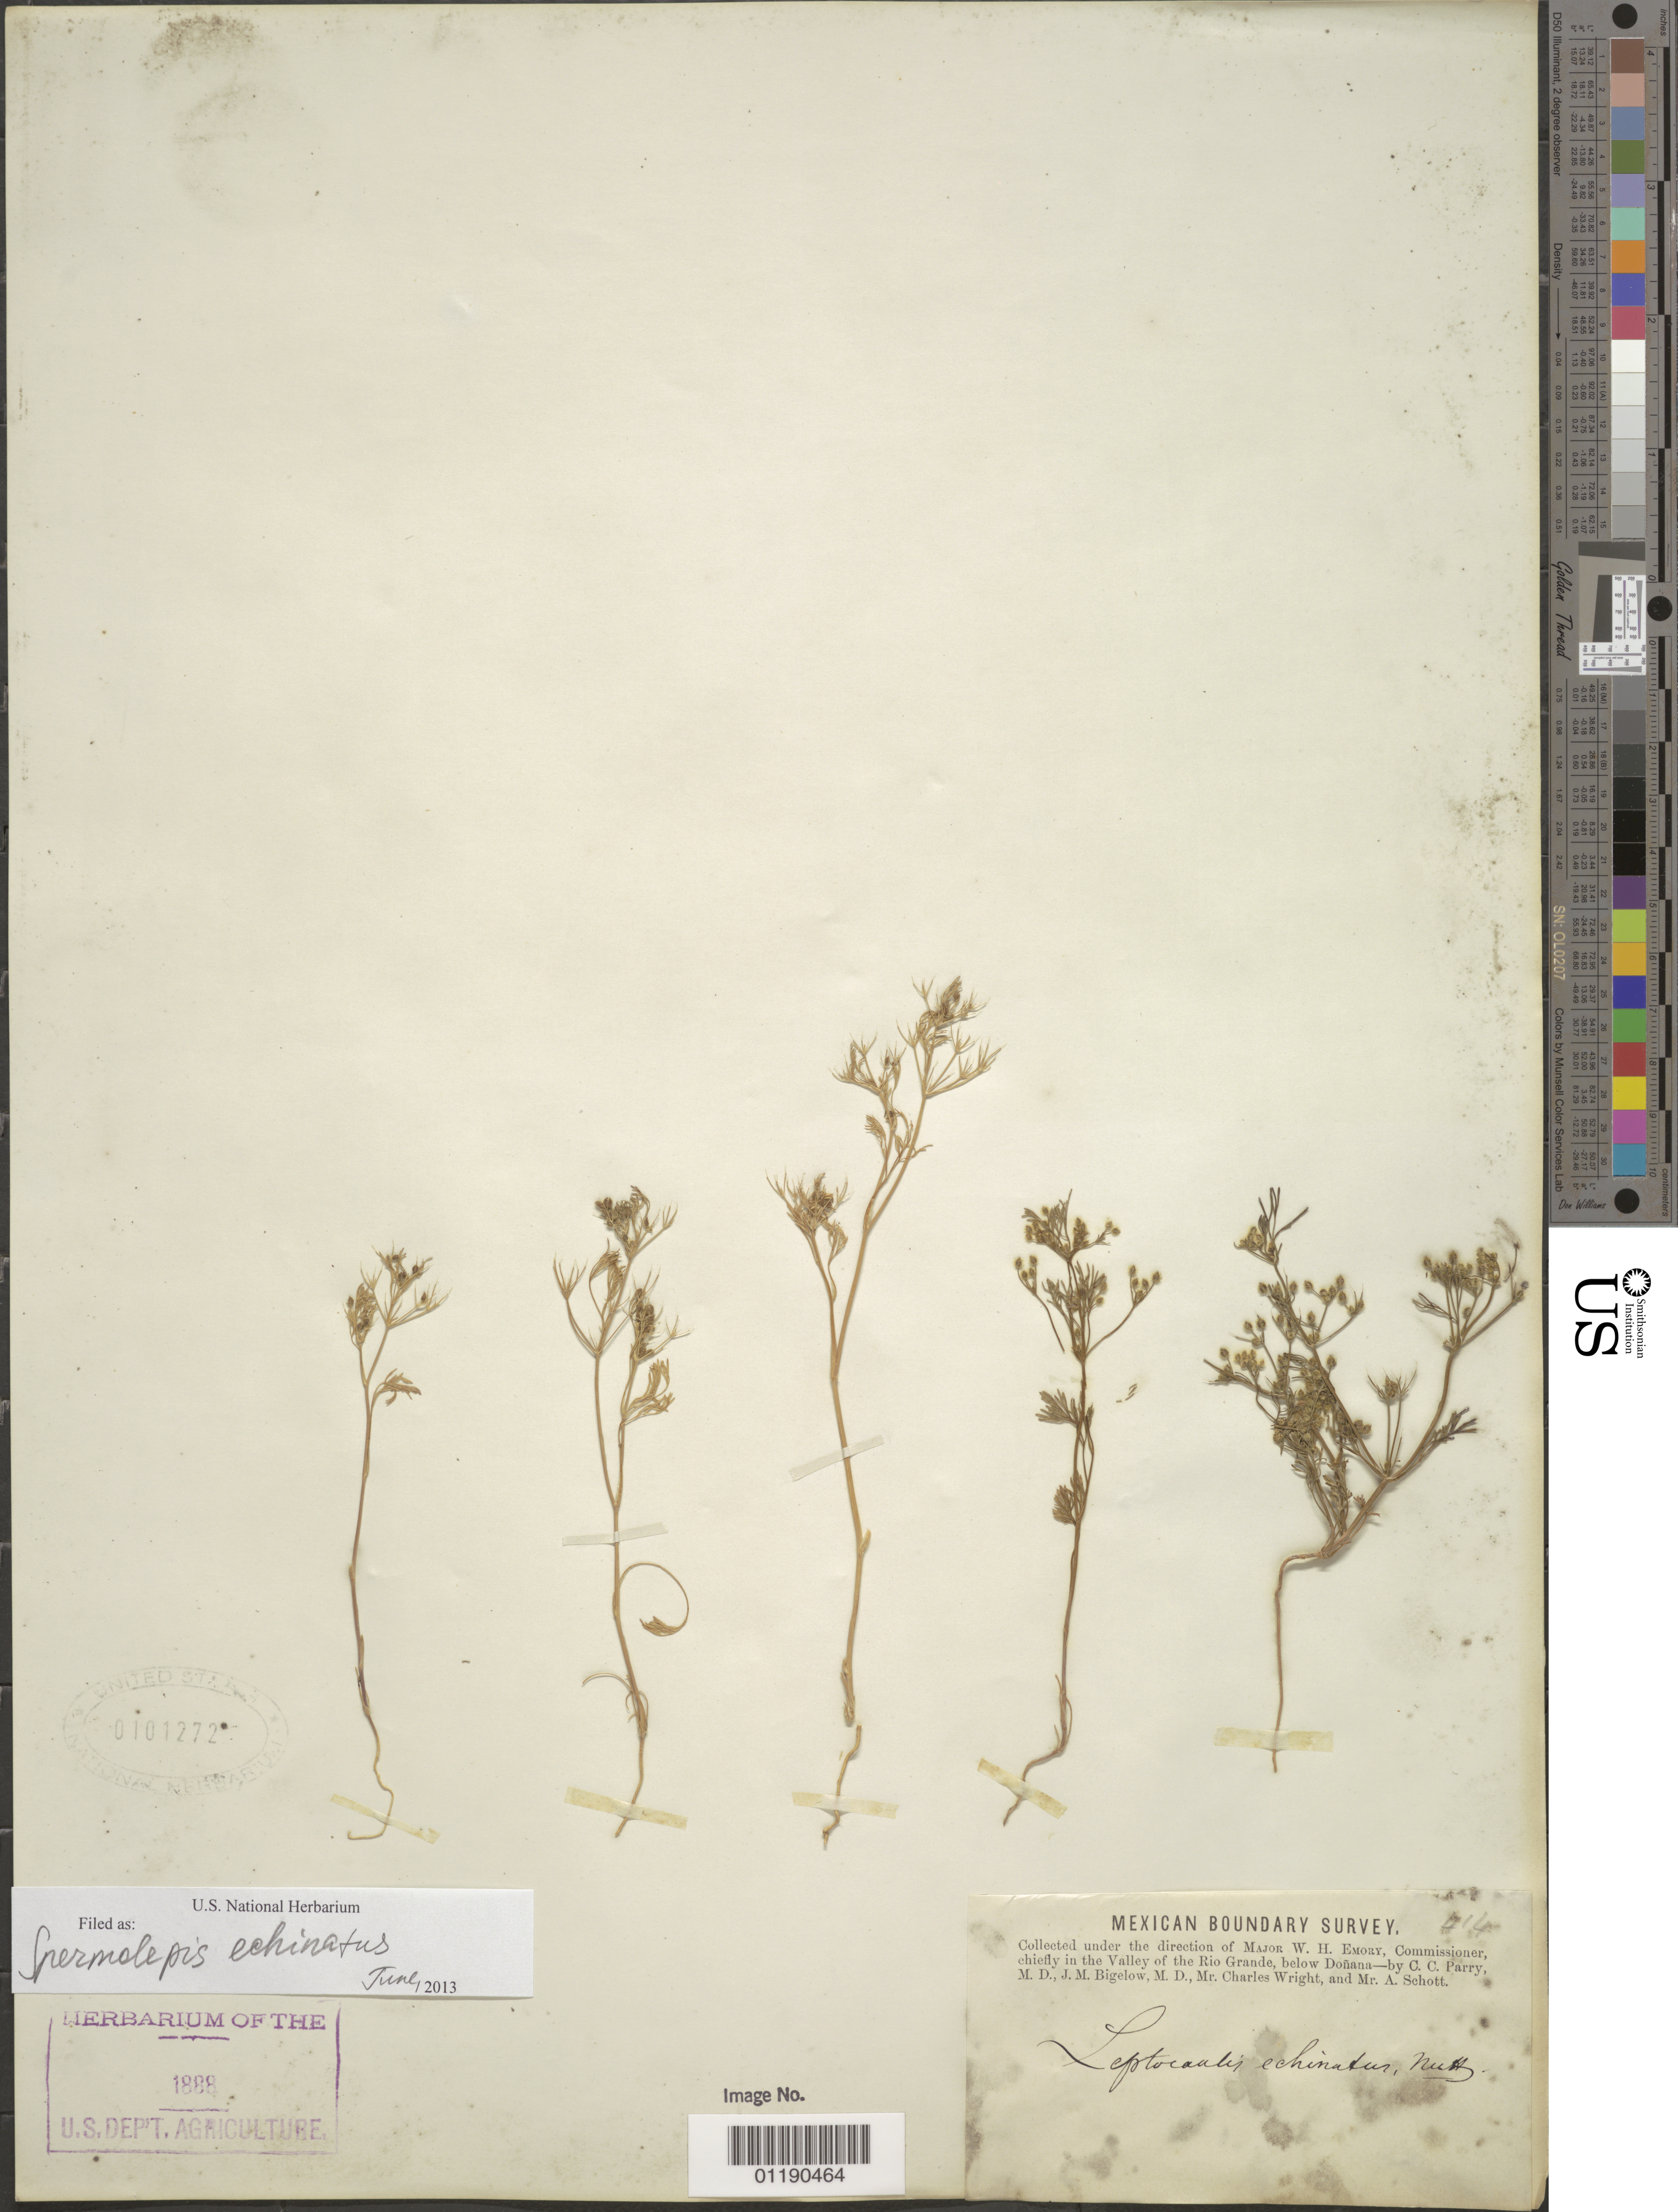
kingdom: Plantae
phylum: Tracheophyta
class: Magnoliopsida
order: Apiales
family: Apiaceae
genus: Spermolepis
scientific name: Spermolepis echinata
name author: (Nutt. ex DC.) A. Heller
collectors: C. C. Parry, J. M. Bigelow, C. Wright & A. C. V. Schott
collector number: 414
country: United States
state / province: New Mexico / Texas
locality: Valley of the Rio Grande, below Doñana.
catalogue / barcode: US 101272